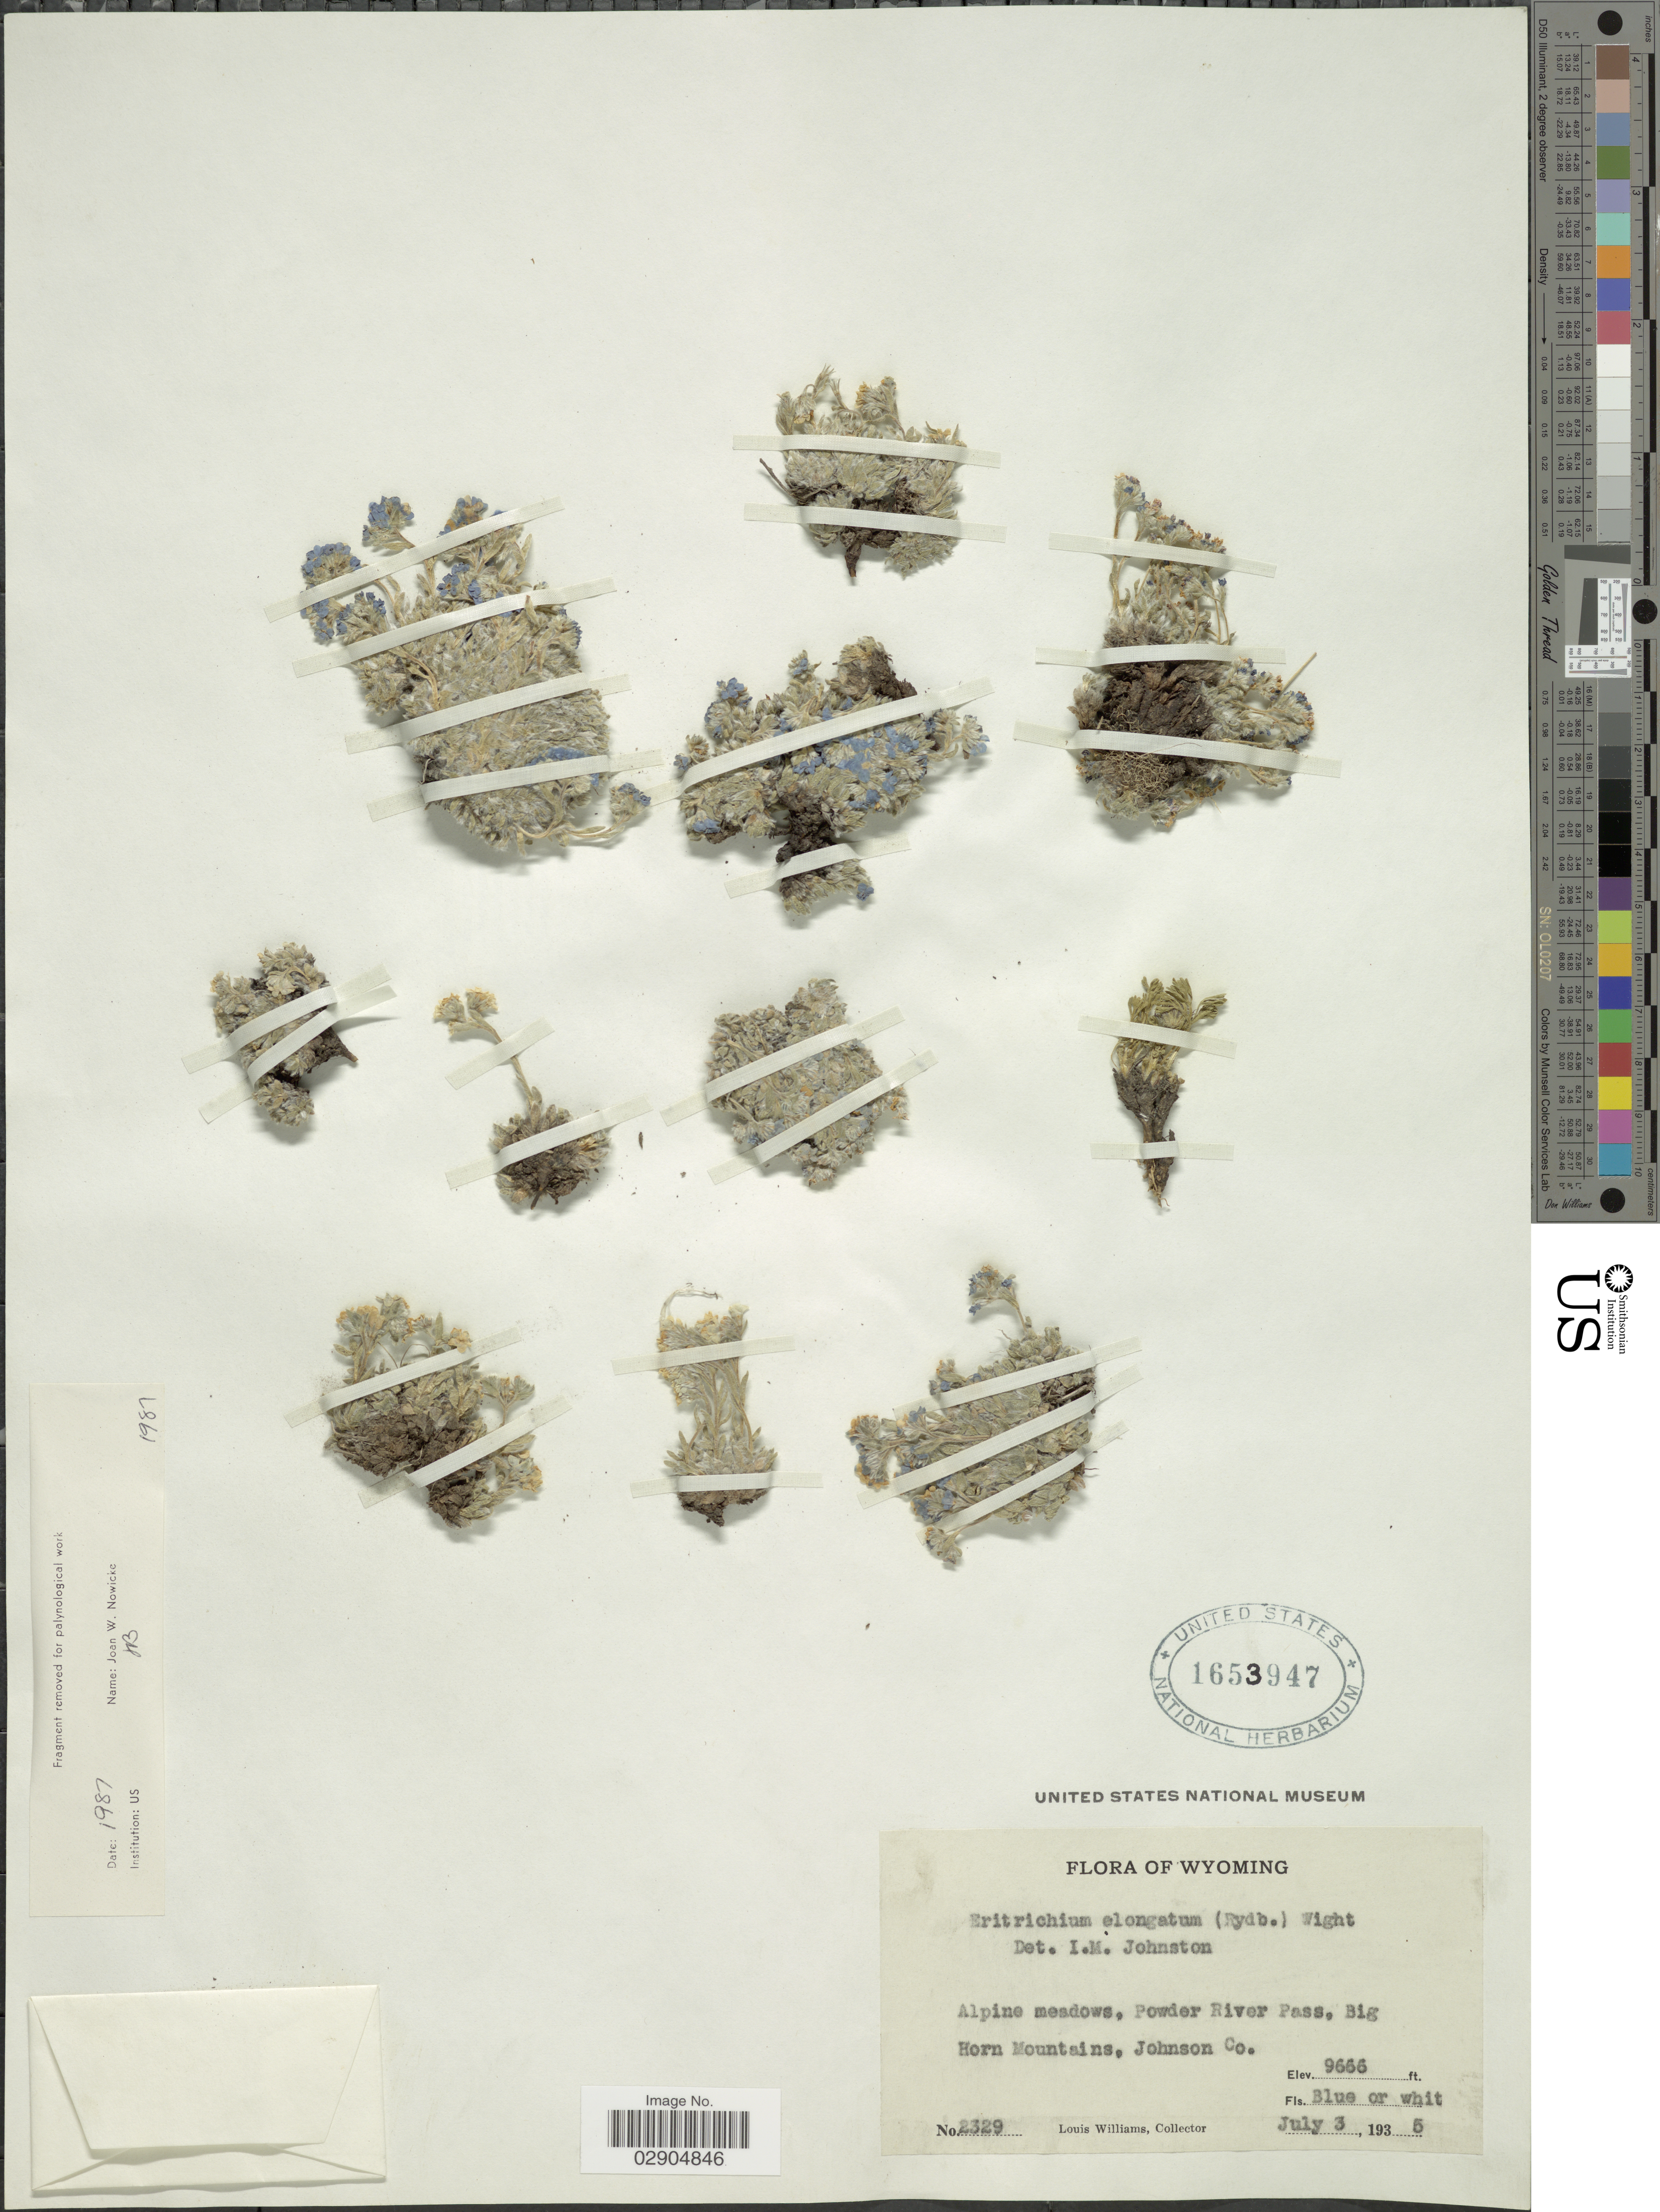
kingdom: Plantae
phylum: Tracheophyta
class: Magnoliopsida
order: Boraginales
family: Boraginaceae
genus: Eritrichium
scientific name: Eritrichium elongatum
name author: (Rydb.) W. Wight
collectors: L. O. Williams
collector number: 2329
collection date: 1935-07-03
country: United States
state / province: Wyoming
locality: Alpine meadows, Powder River Pass, Big Horn Mountains, Johnson Co.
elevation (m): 2946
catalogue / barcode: US 1653947